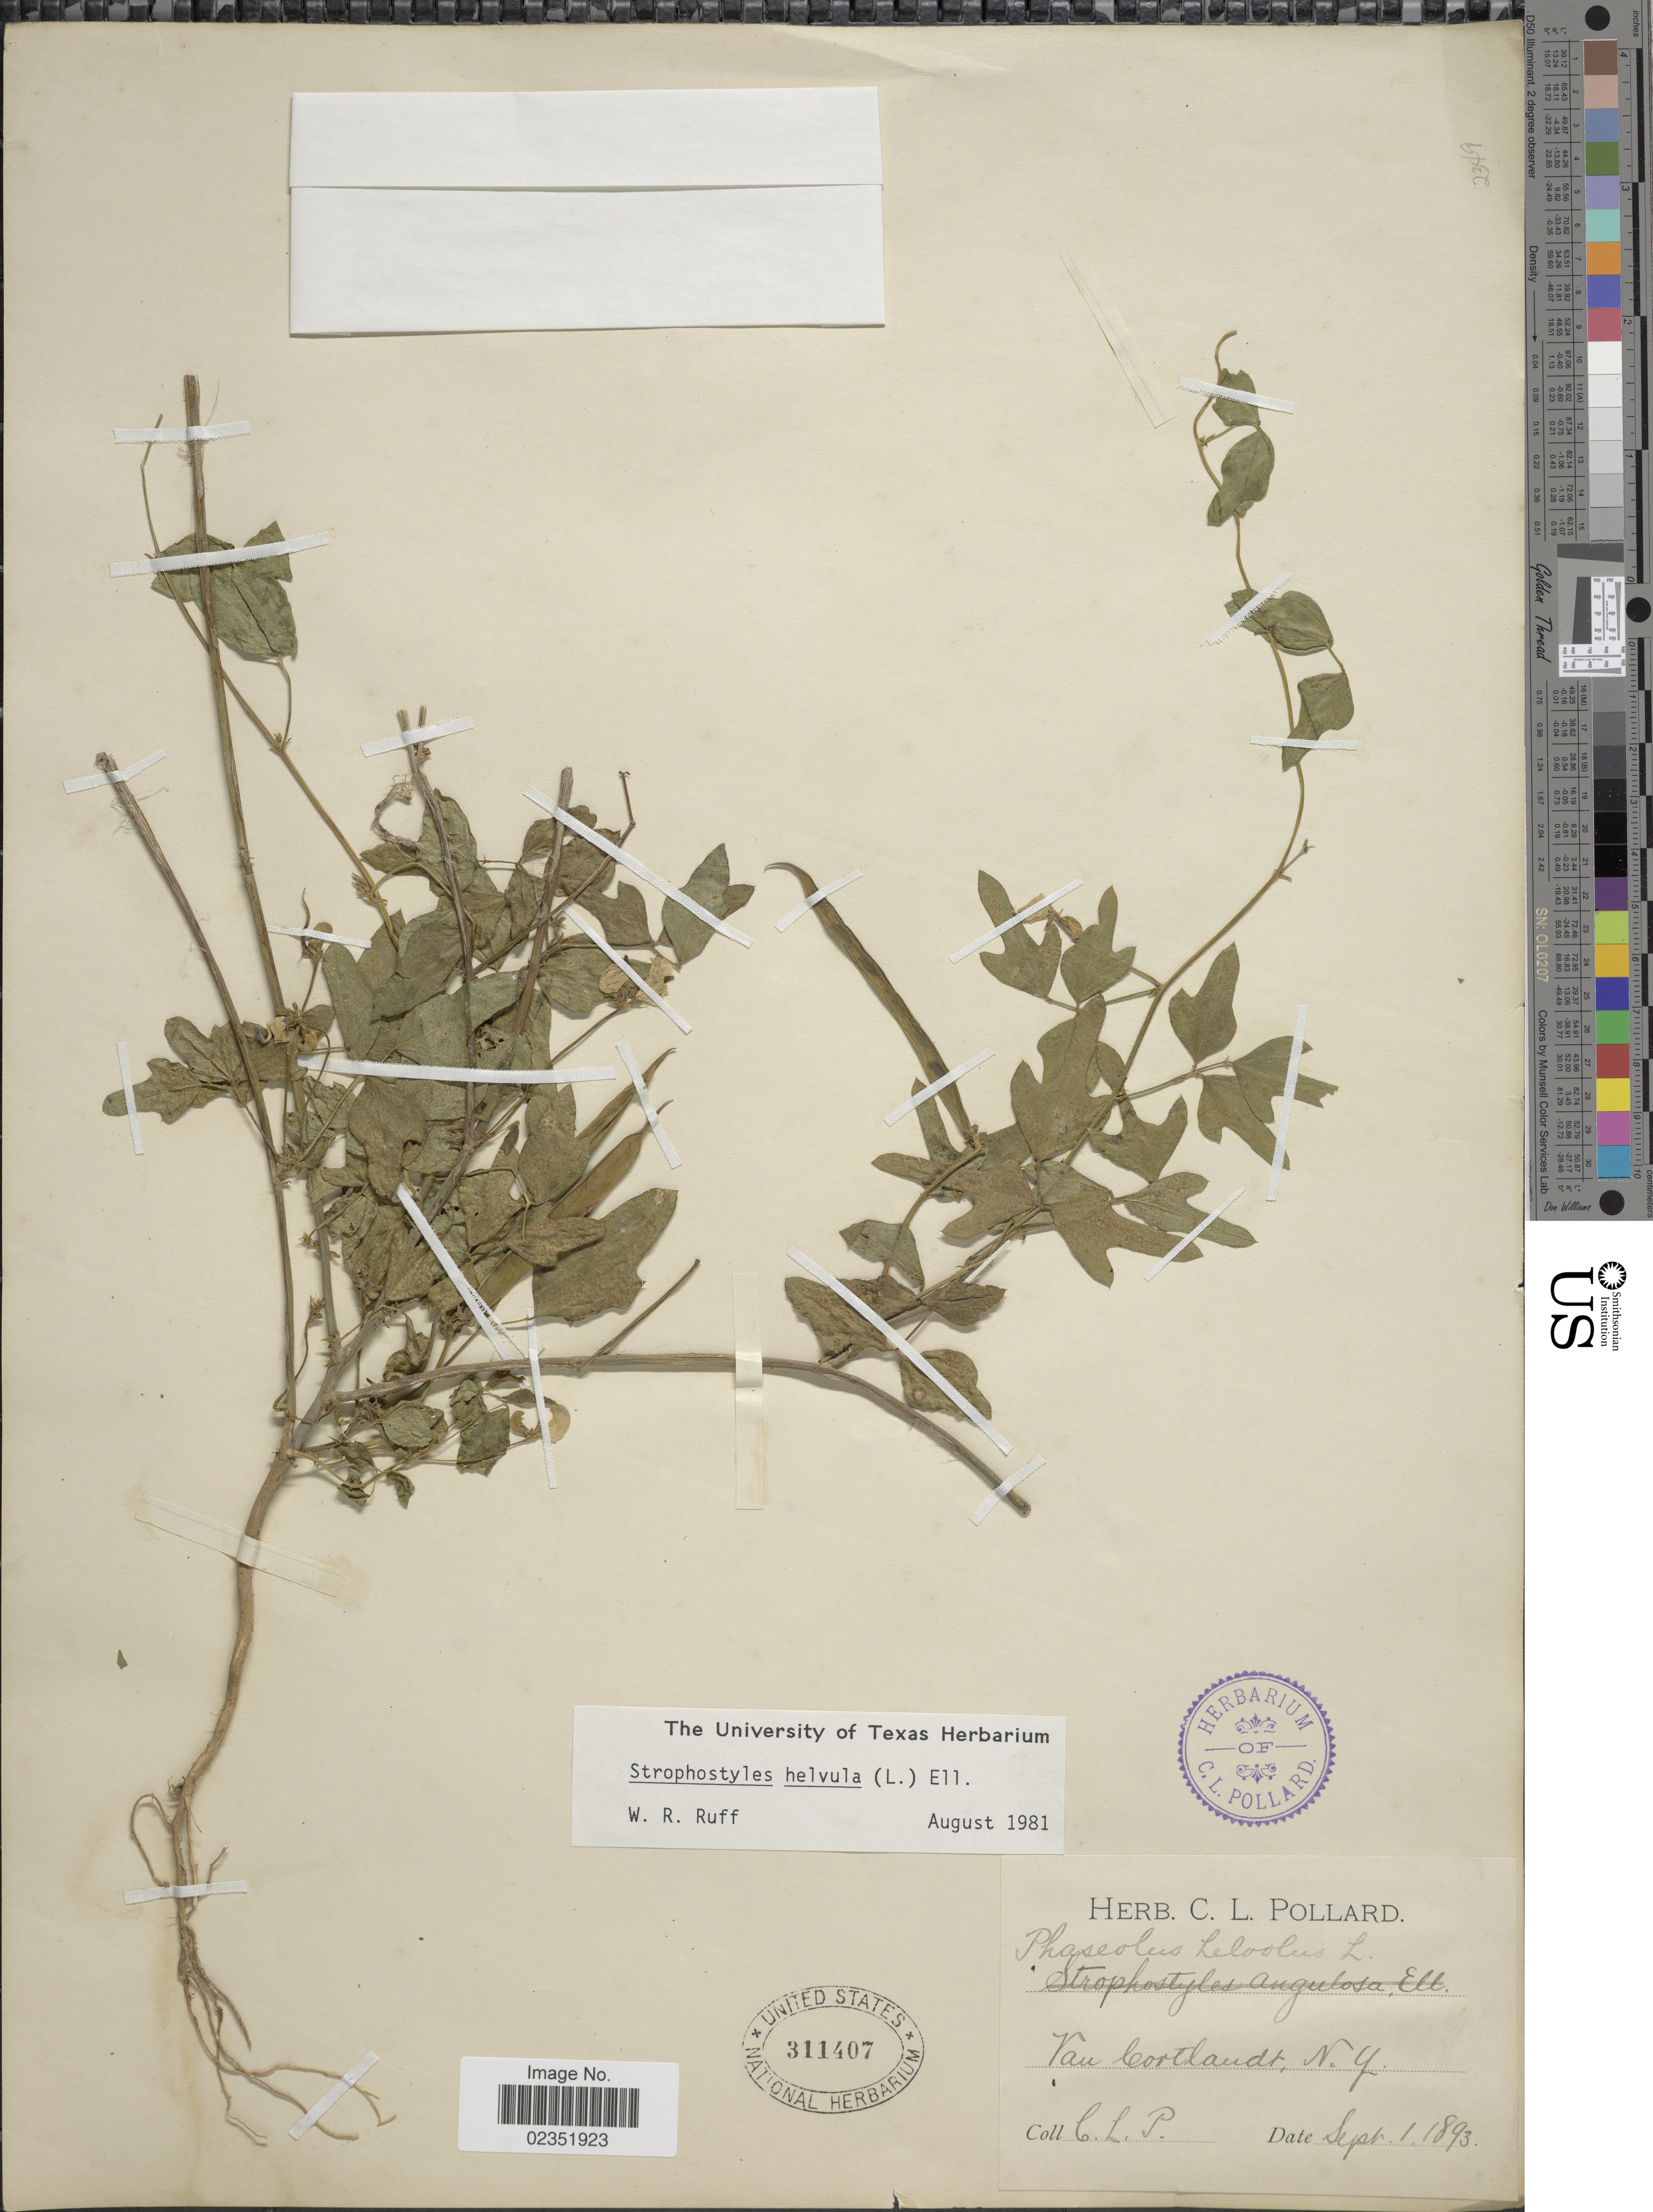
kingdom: Plantae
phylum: Tracheophyta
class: Magnoliopsida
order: Fabales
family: Fabaceae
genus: Strophostyles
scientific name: Strophostyles helvola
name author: (L.) Elliott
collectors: C. L. Pollard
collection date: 1893-09-01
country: United States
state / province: New York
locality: Van Cortlandt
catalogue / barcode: US 311407